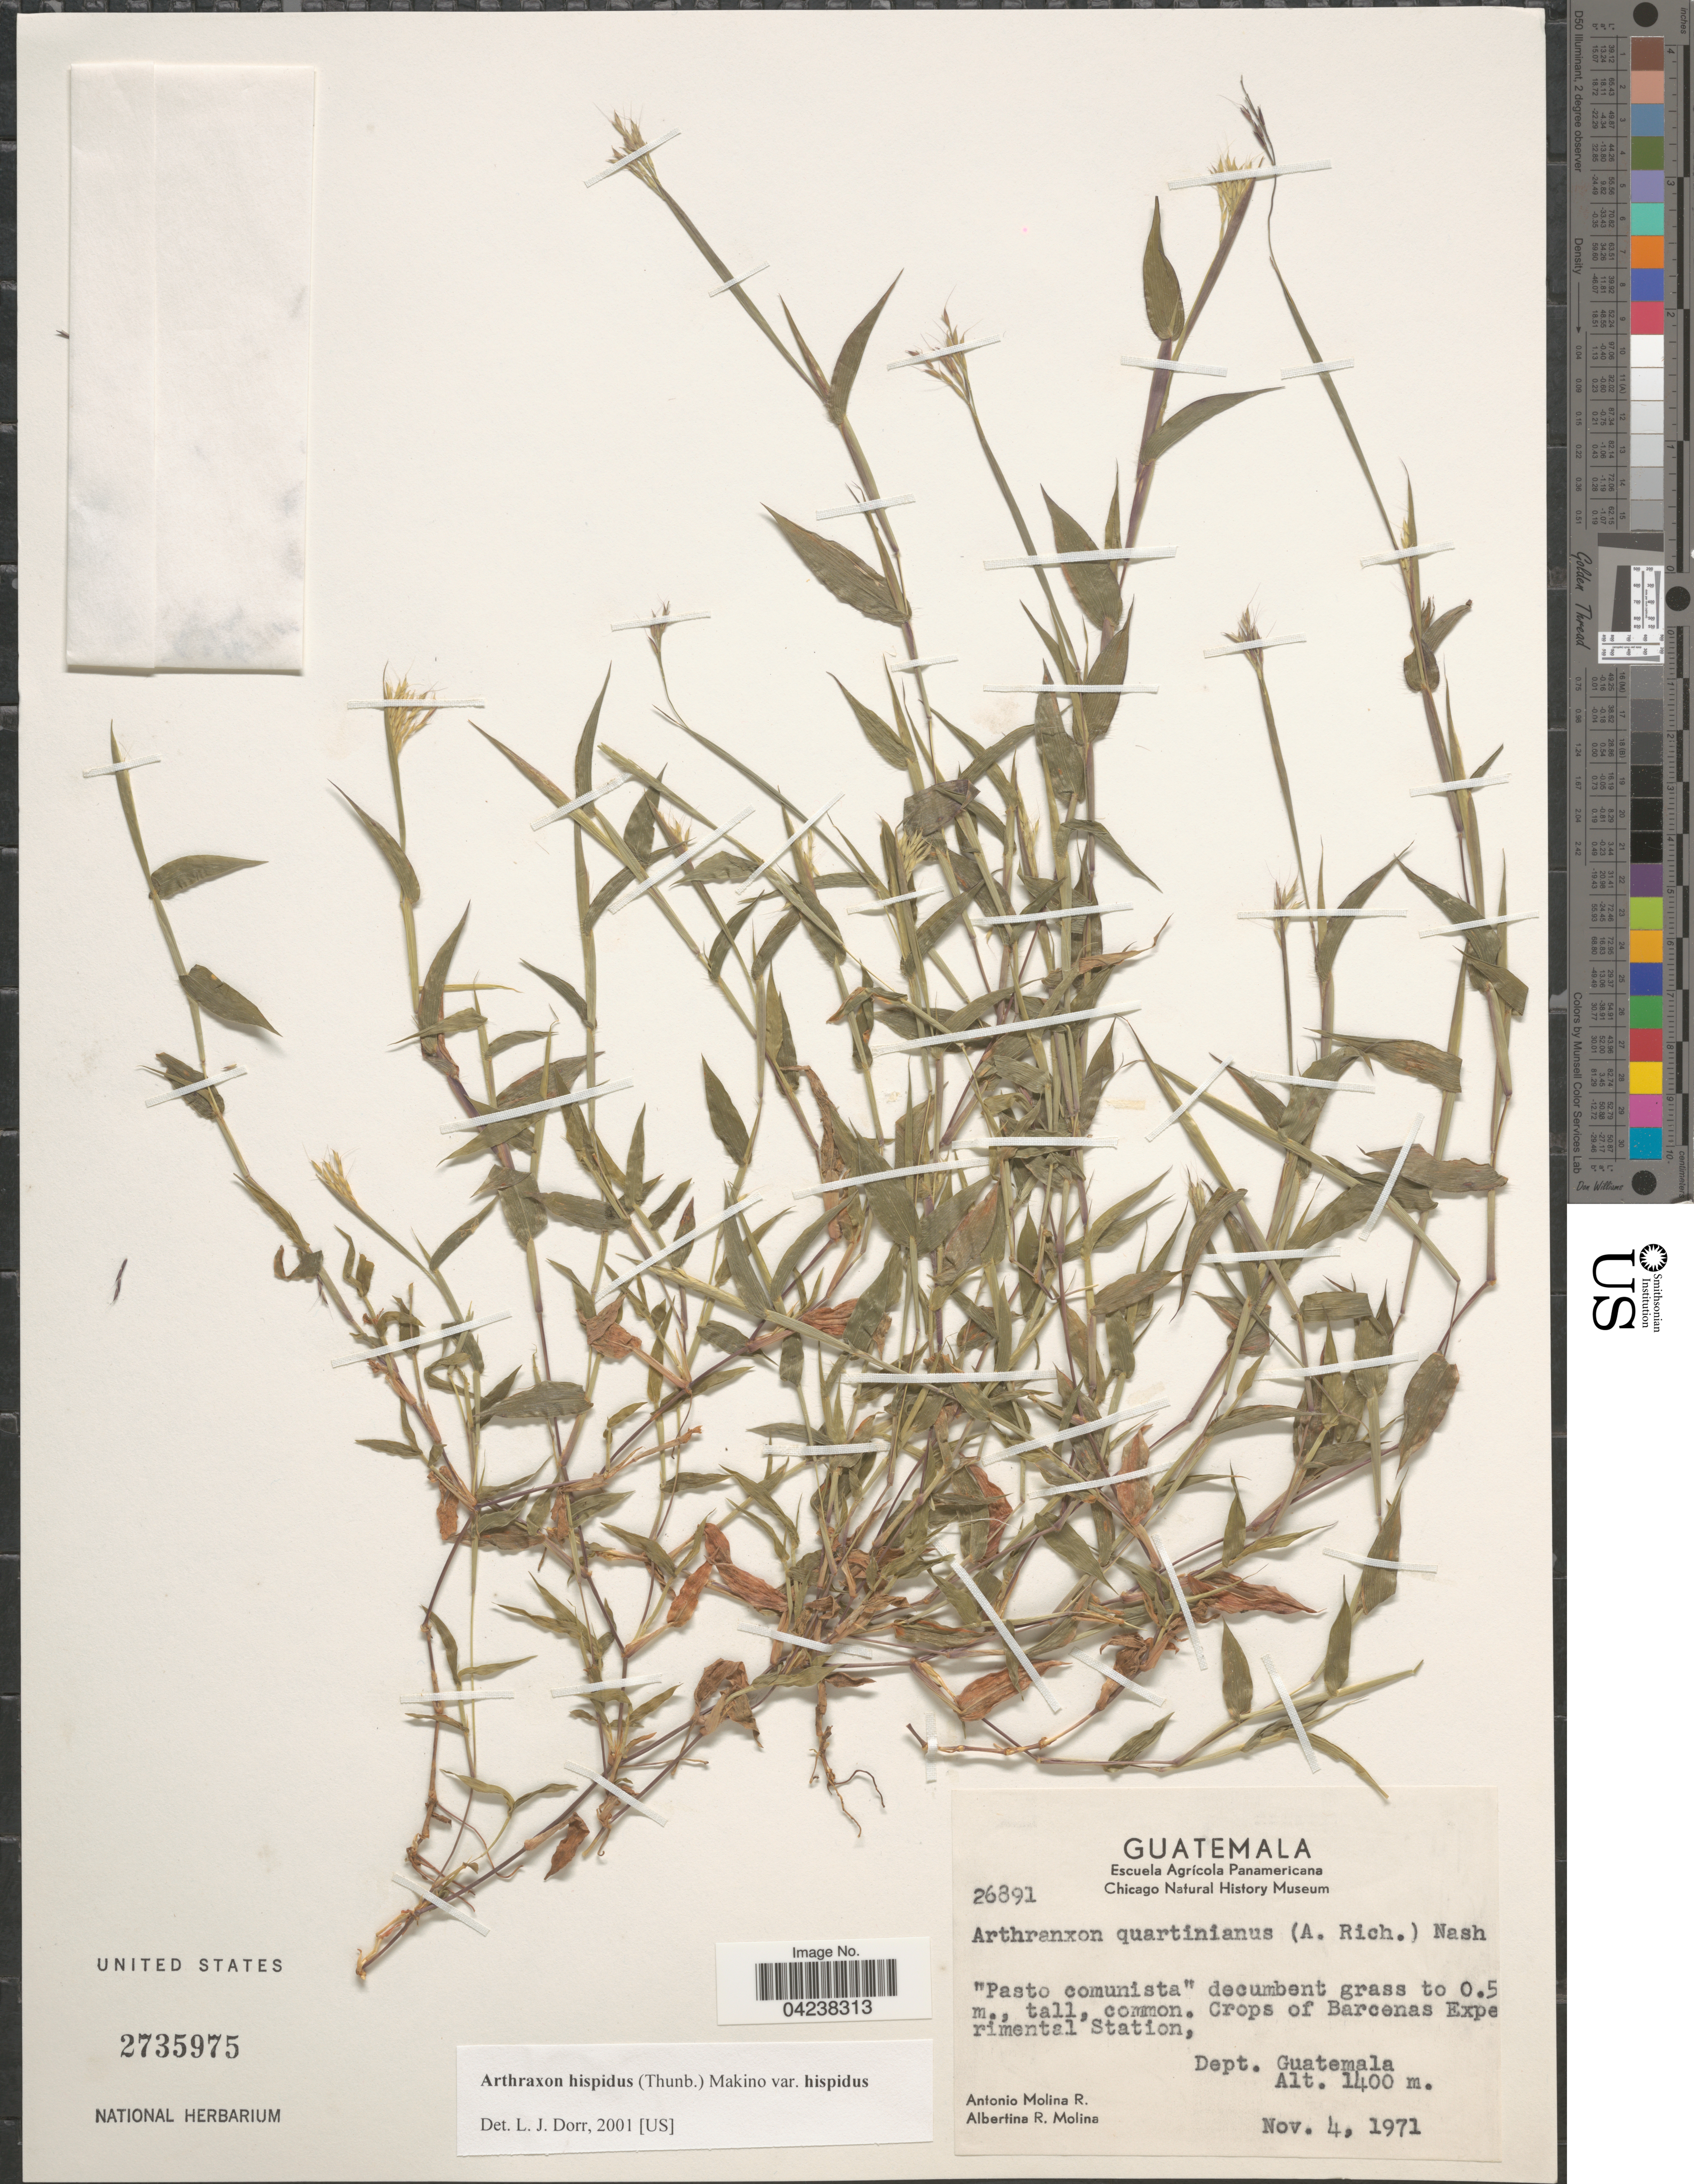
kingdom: Plantae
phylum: Tracheophyta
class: Liliopsida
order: Poales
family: Poaceae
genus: Arthraxon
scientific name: Arthraxon hispidus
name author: (Thunb.) Makino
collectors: A. Molina R. & A. R. Molina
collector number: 26891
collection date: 1971-11-04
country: Guatemala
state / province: Guatemala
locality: Crops of Barcenas Experimental Station, Dept. Guatemala.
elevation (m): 1400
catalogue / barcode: US 2735975